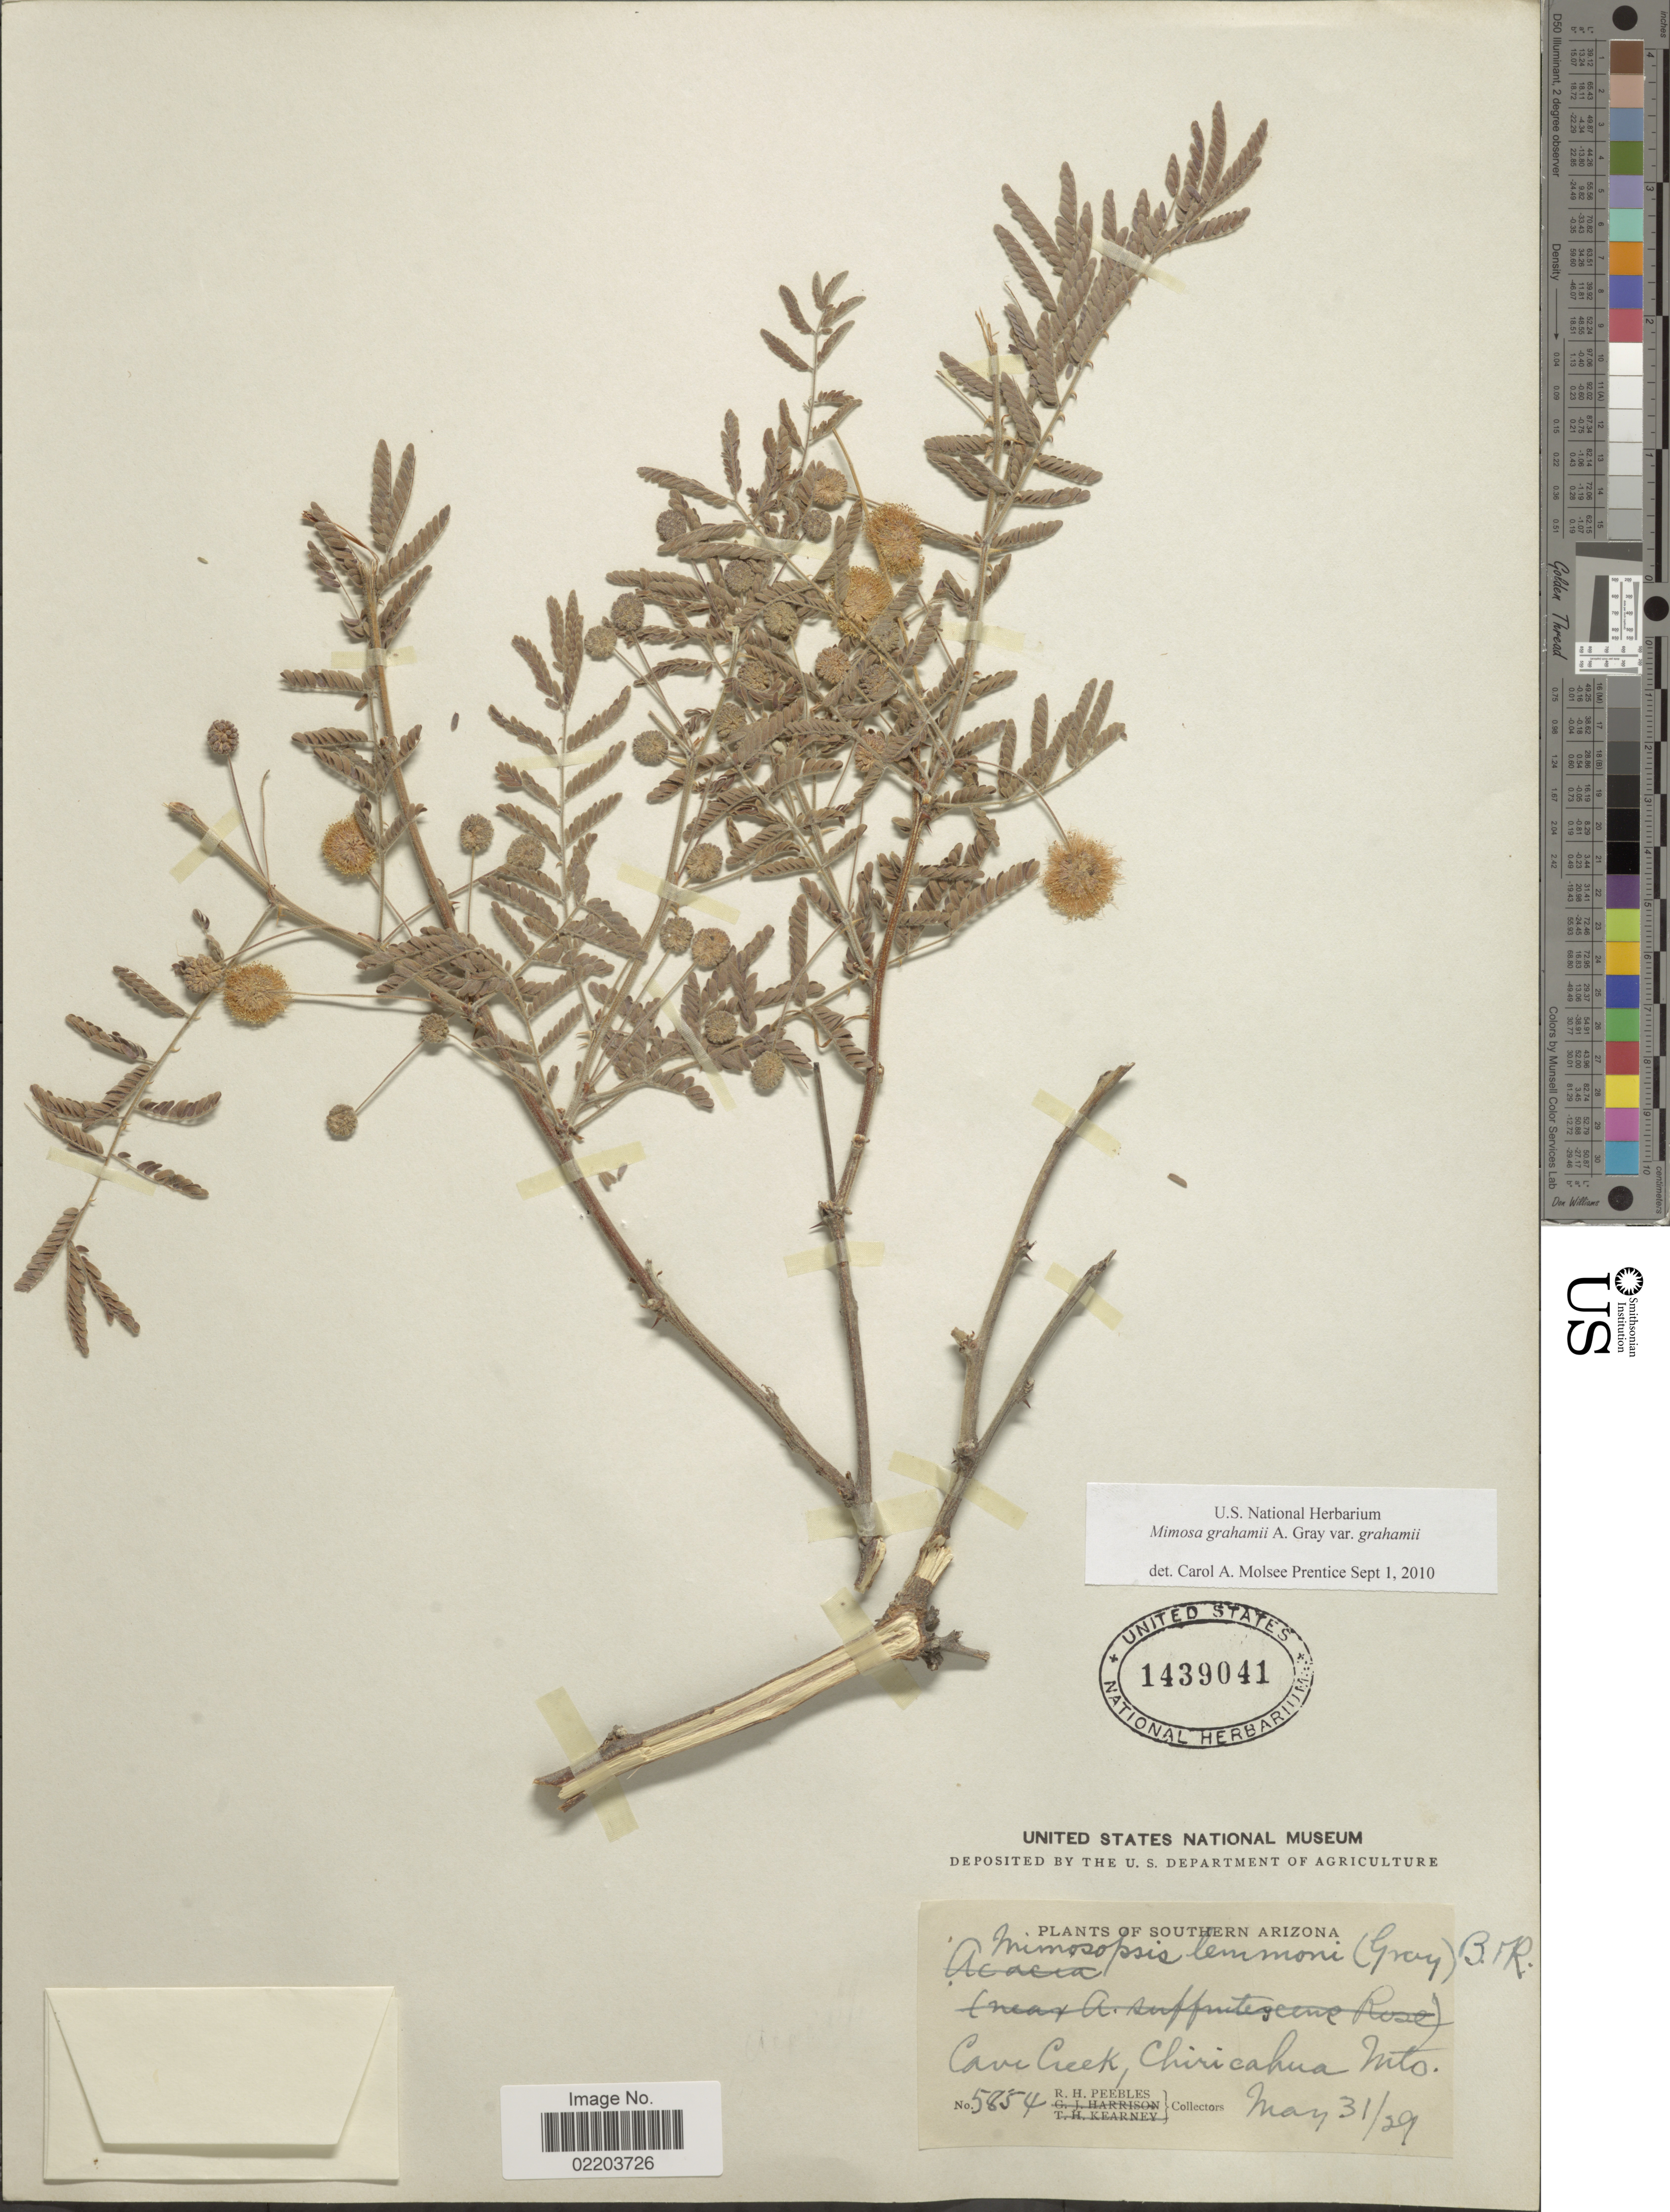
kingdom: Plantae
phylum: Tracheophyta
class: Magnoliopsida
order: Fabales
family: Fabaceae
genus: Mimosa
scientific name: Mimosa grahamii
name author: A. Gray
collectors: R. H. Peebles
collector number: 5854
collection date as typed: Transcribed d/m/y: 31/5/29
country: United States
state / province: Arizona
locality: Southern Arizona, Cave Creek, Chiricahua Mts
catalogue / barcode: US 1439041